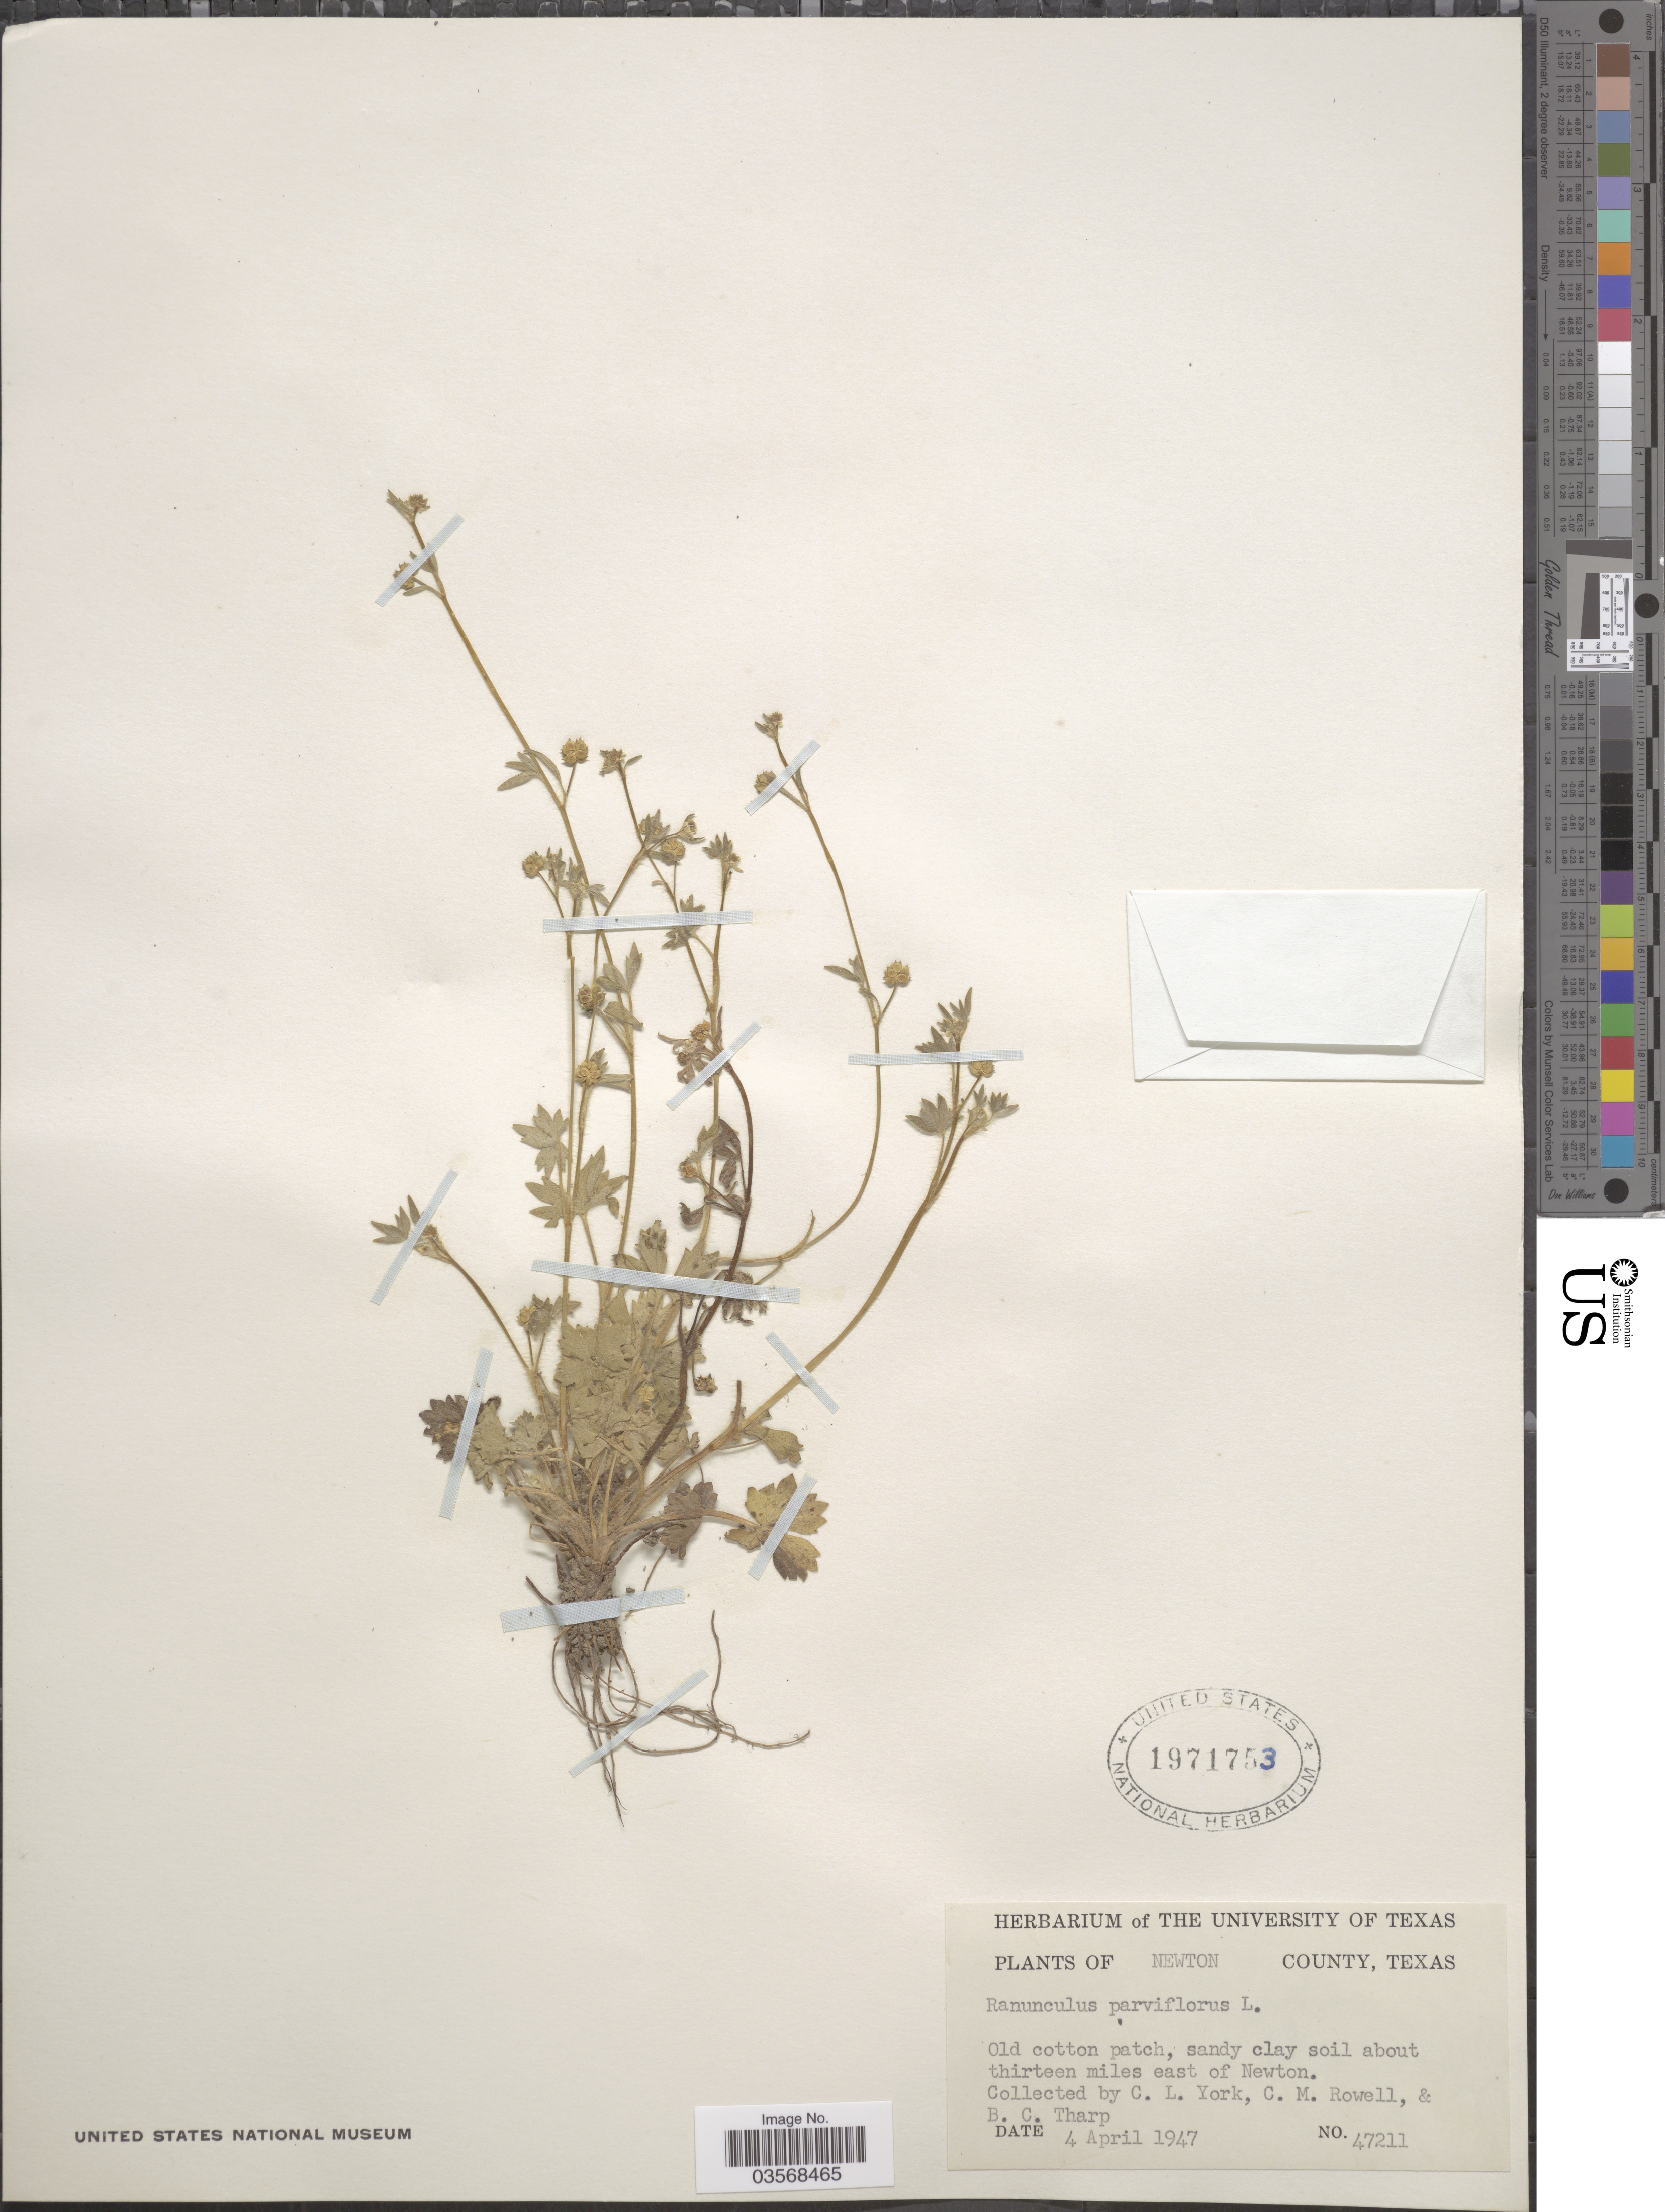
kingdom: Plantae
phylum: Tracheophyta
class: Magnoliopsida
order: Ranunculales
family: Ranunculaceae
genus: Ranunculus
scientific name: Ranunculus parviflorus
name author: L.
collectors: C. L. York, C. M. Rowell & B. C. Tharp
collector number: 47211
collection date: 1947-04-04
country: United States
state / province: Texas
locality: Newton County. About thirteen miles east of Newton.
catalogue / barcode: US 1971753